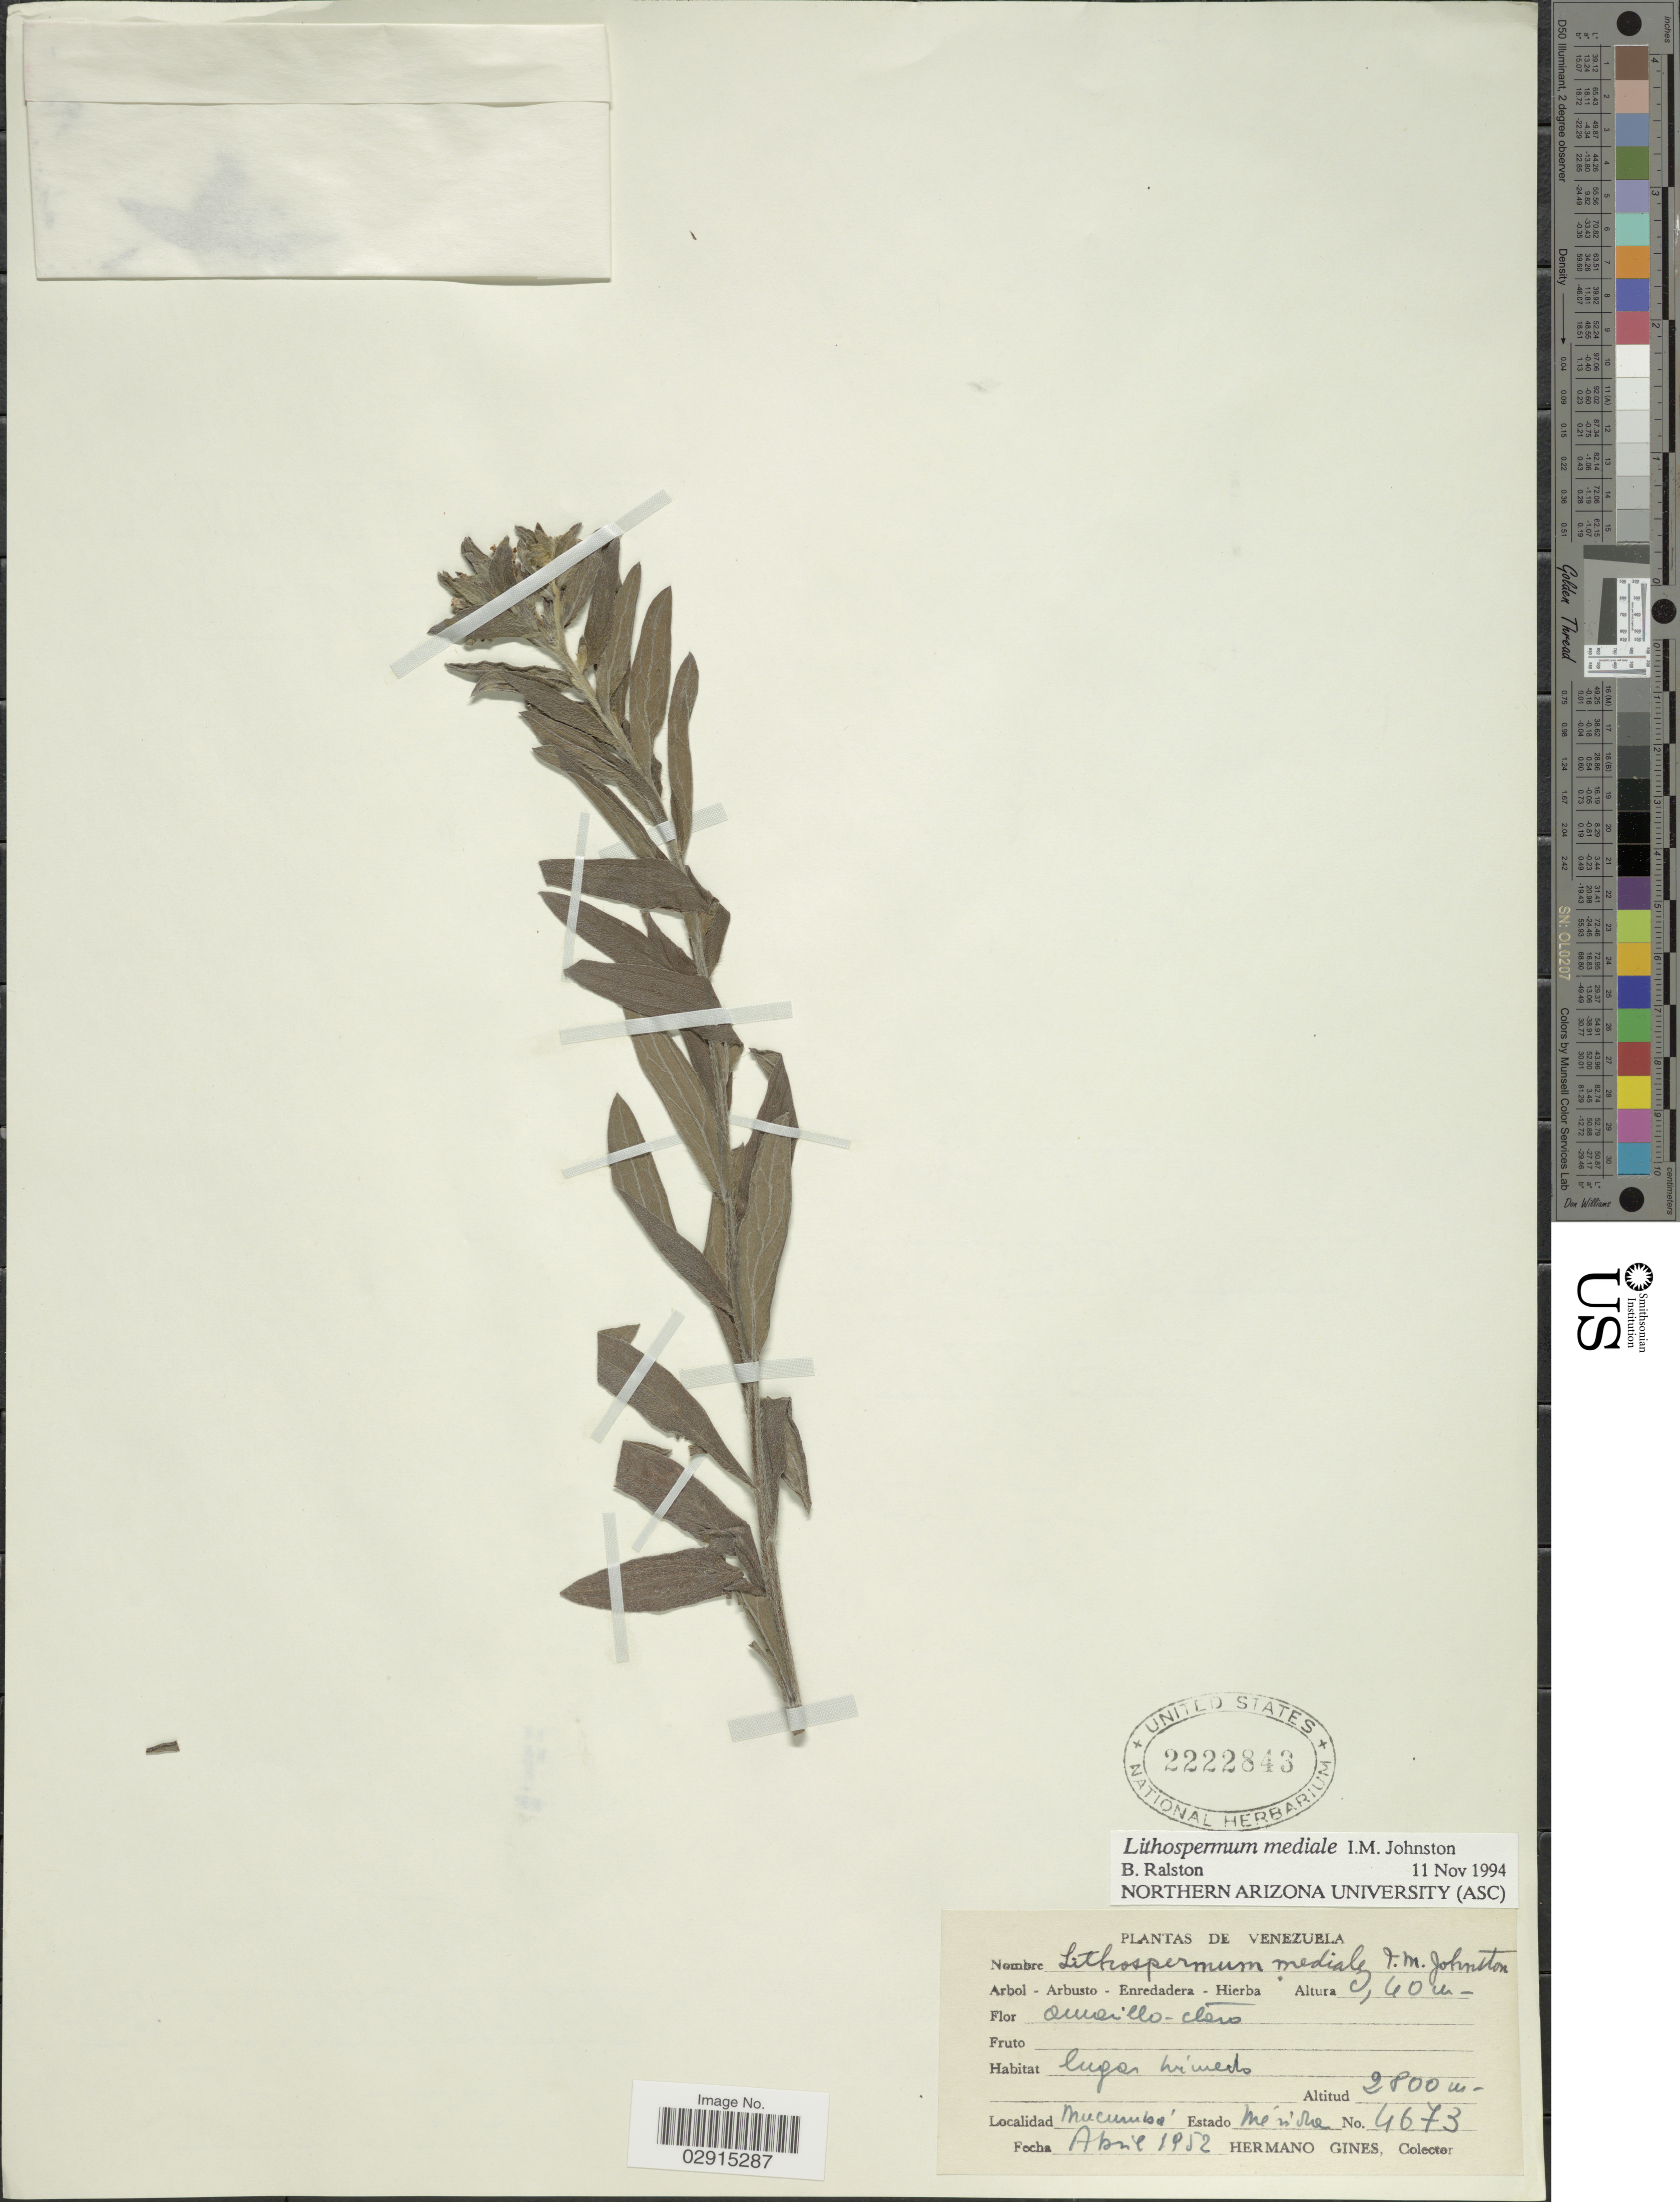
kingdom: Plantae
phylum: Tracheophyta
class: Magnoliopsida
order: Boraginales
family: Boraginaceae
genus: Lithospermum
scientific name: Lithospermum mediale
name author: I.M. Johnst.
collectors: Bro. Gines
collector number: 4673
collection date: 1952-04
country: Venezuela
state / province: Mérida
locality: Mucurubá.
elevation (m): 2800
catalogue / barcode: US 2222843